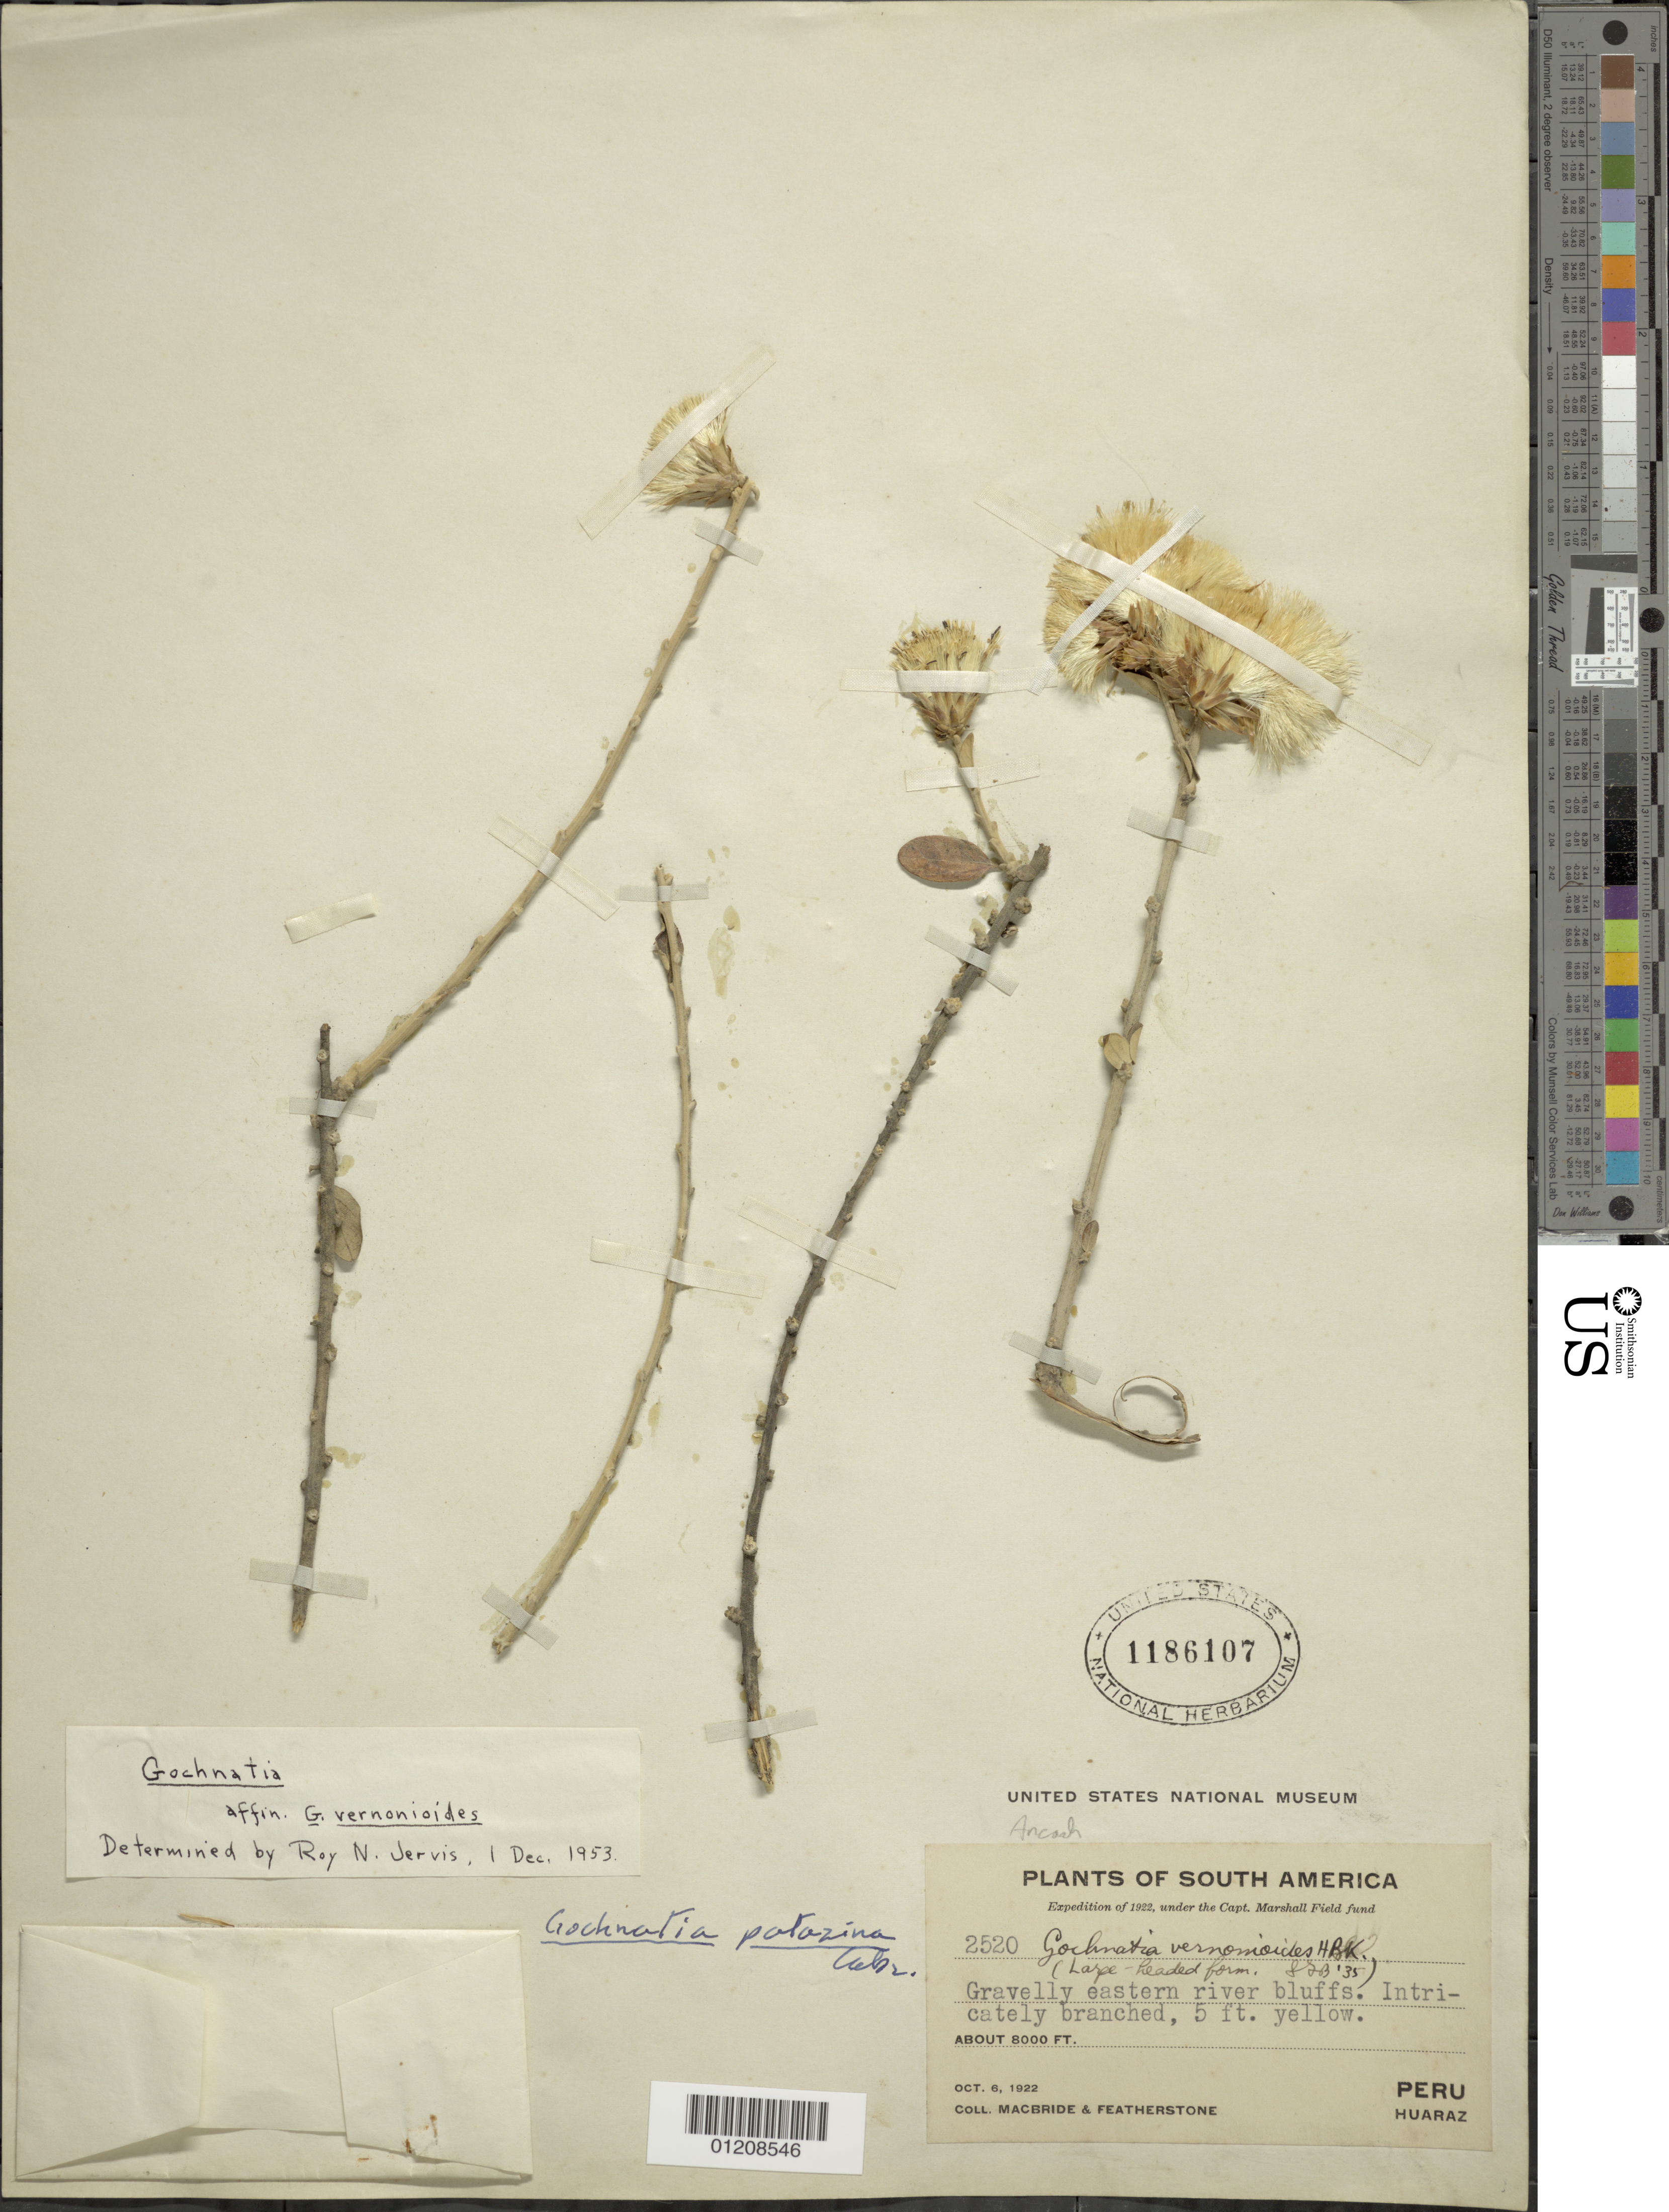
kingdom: Plantae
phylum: Tracheophyta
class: Magnoliopsida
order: Asterales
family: Asteraceae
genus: Gochnatia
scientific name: Gochnatia patazina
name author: Cabrera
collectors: J. F. Macbride & W. Featherstone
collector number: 2520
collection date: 1922-10-06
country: Peru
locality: Huaraz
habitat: gravelly eastern river bluffs.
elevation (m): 2438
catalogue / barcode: US 1186107